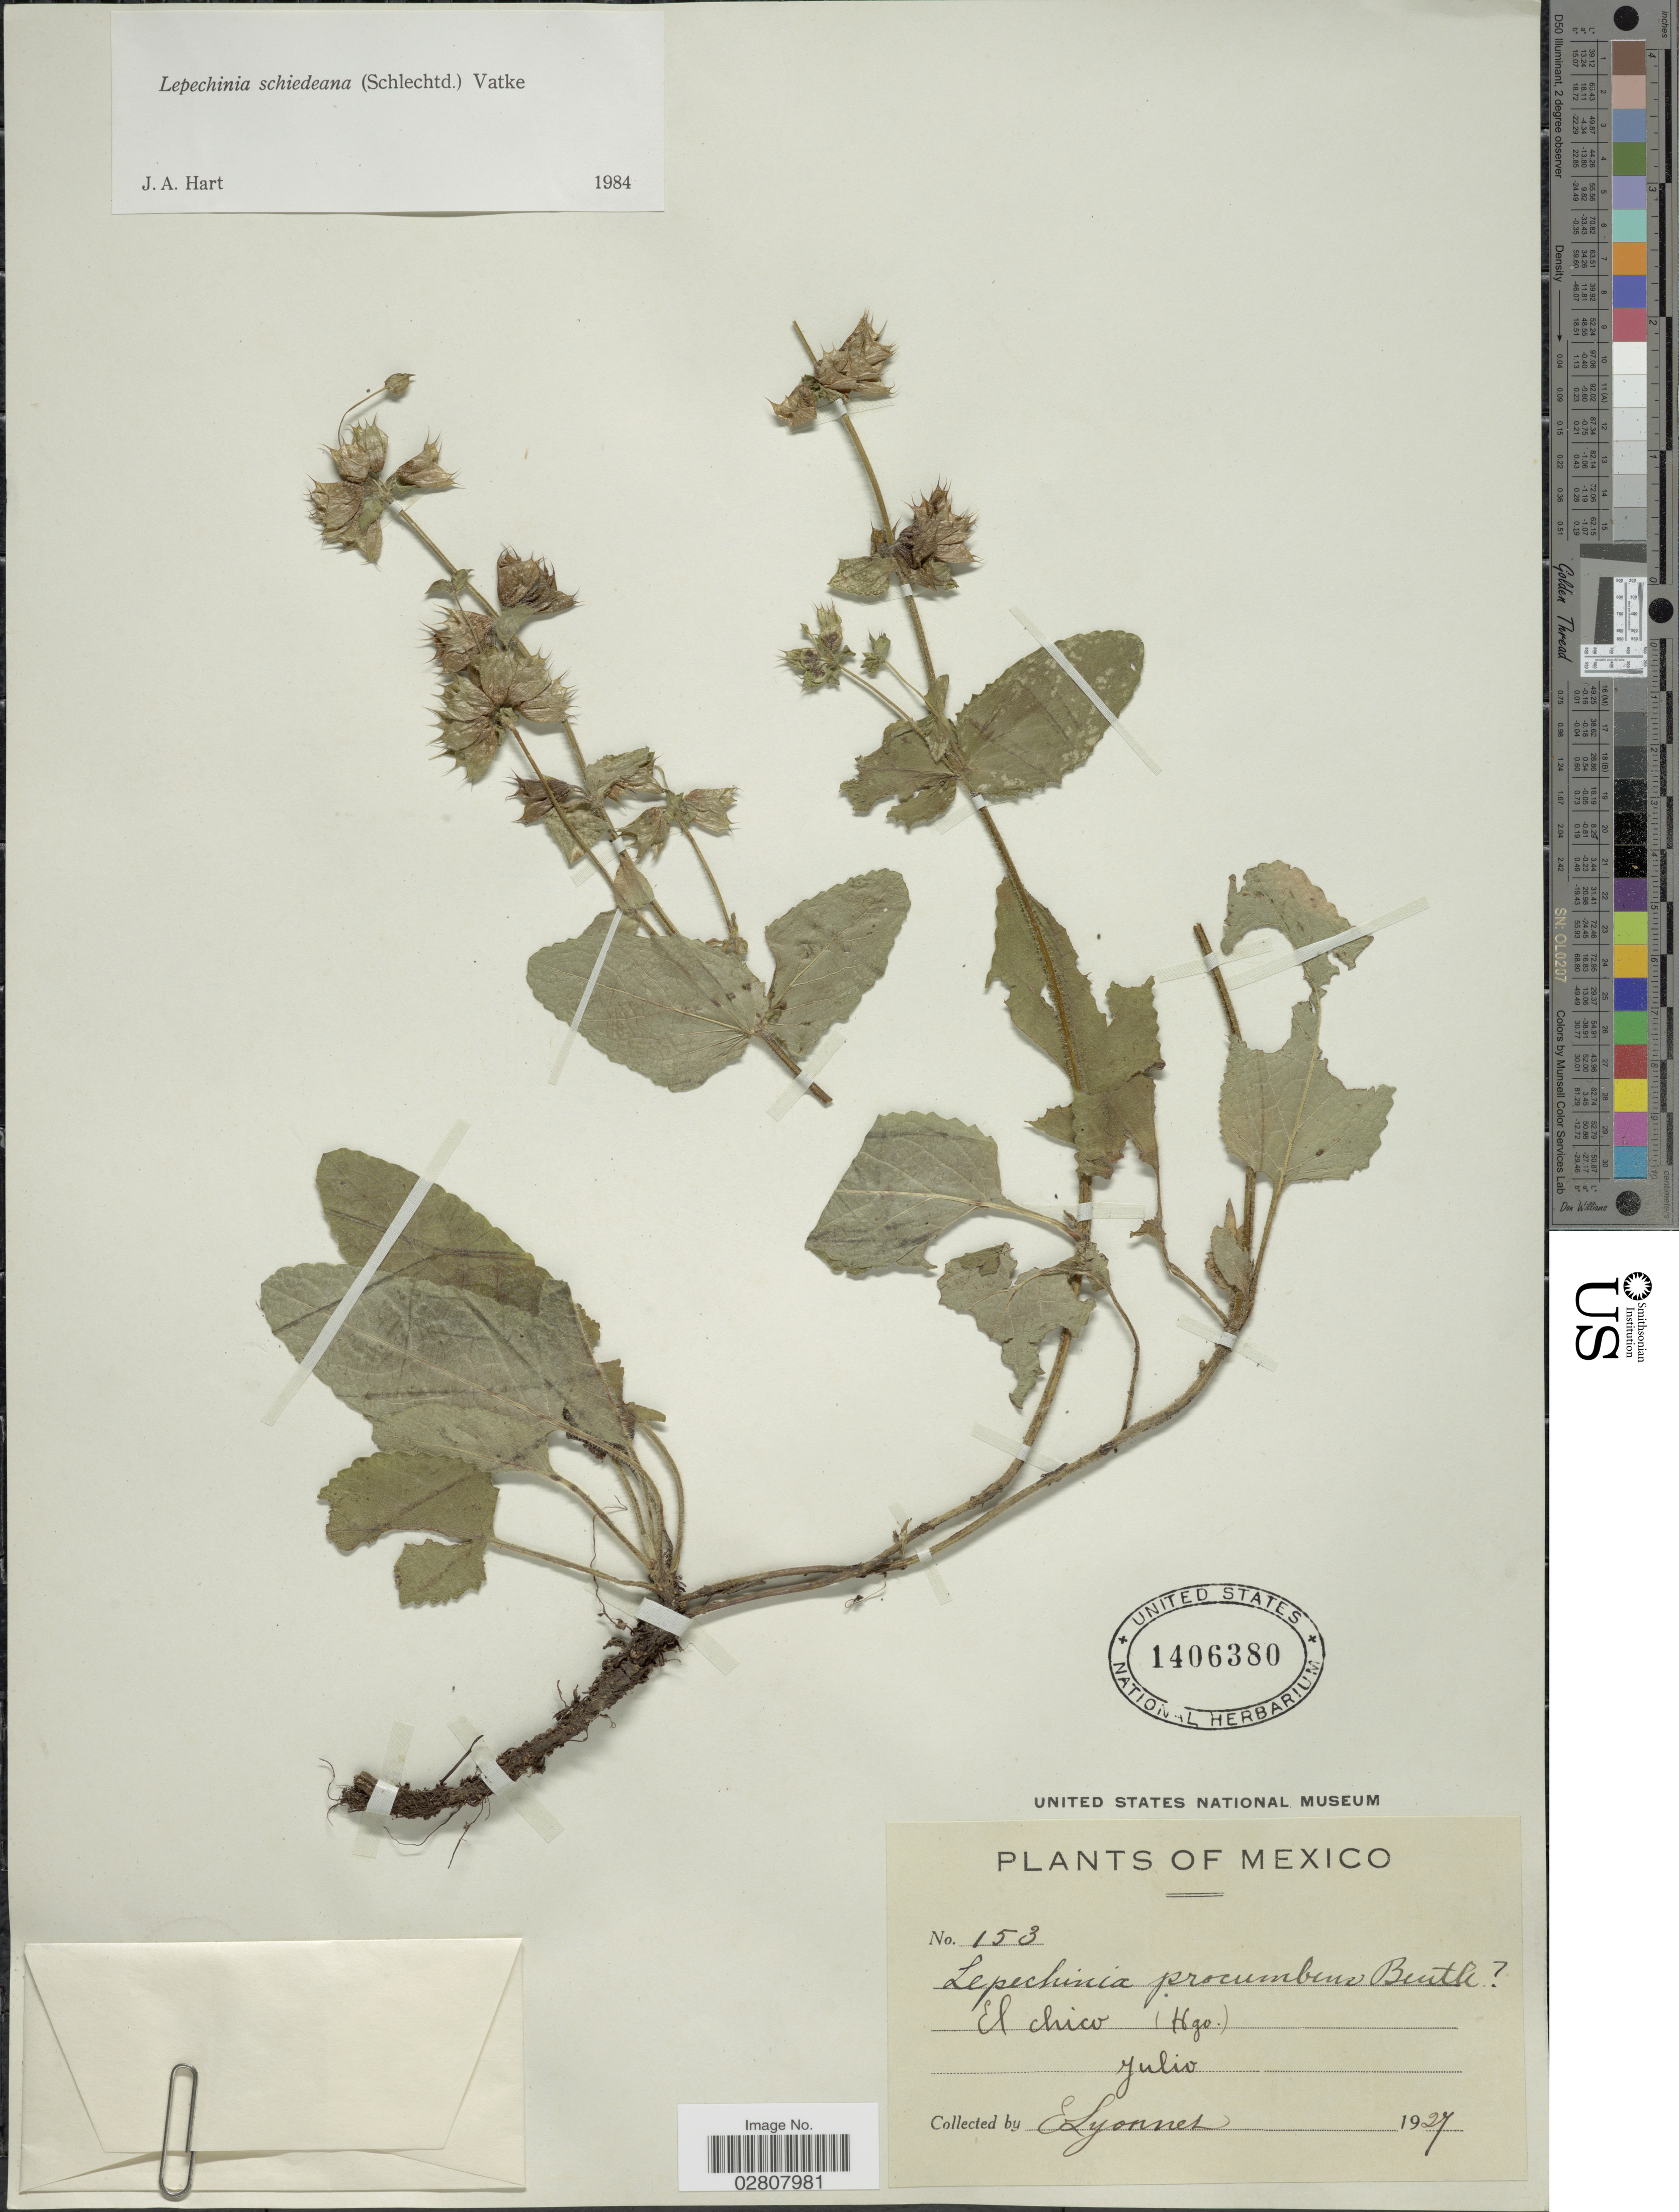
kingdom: Plantae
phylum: Tracheophyta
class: Magnoliopsida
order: Lamiales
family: Lamiaceae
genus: Lepechinia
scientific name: Lepechinia schiedeana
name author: (Schltdl.) Vatke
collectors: E. Lyonnet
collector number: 153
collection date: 1927-07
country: Mexico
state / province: Hidalgo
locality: El chico.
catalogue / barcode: US 1406380